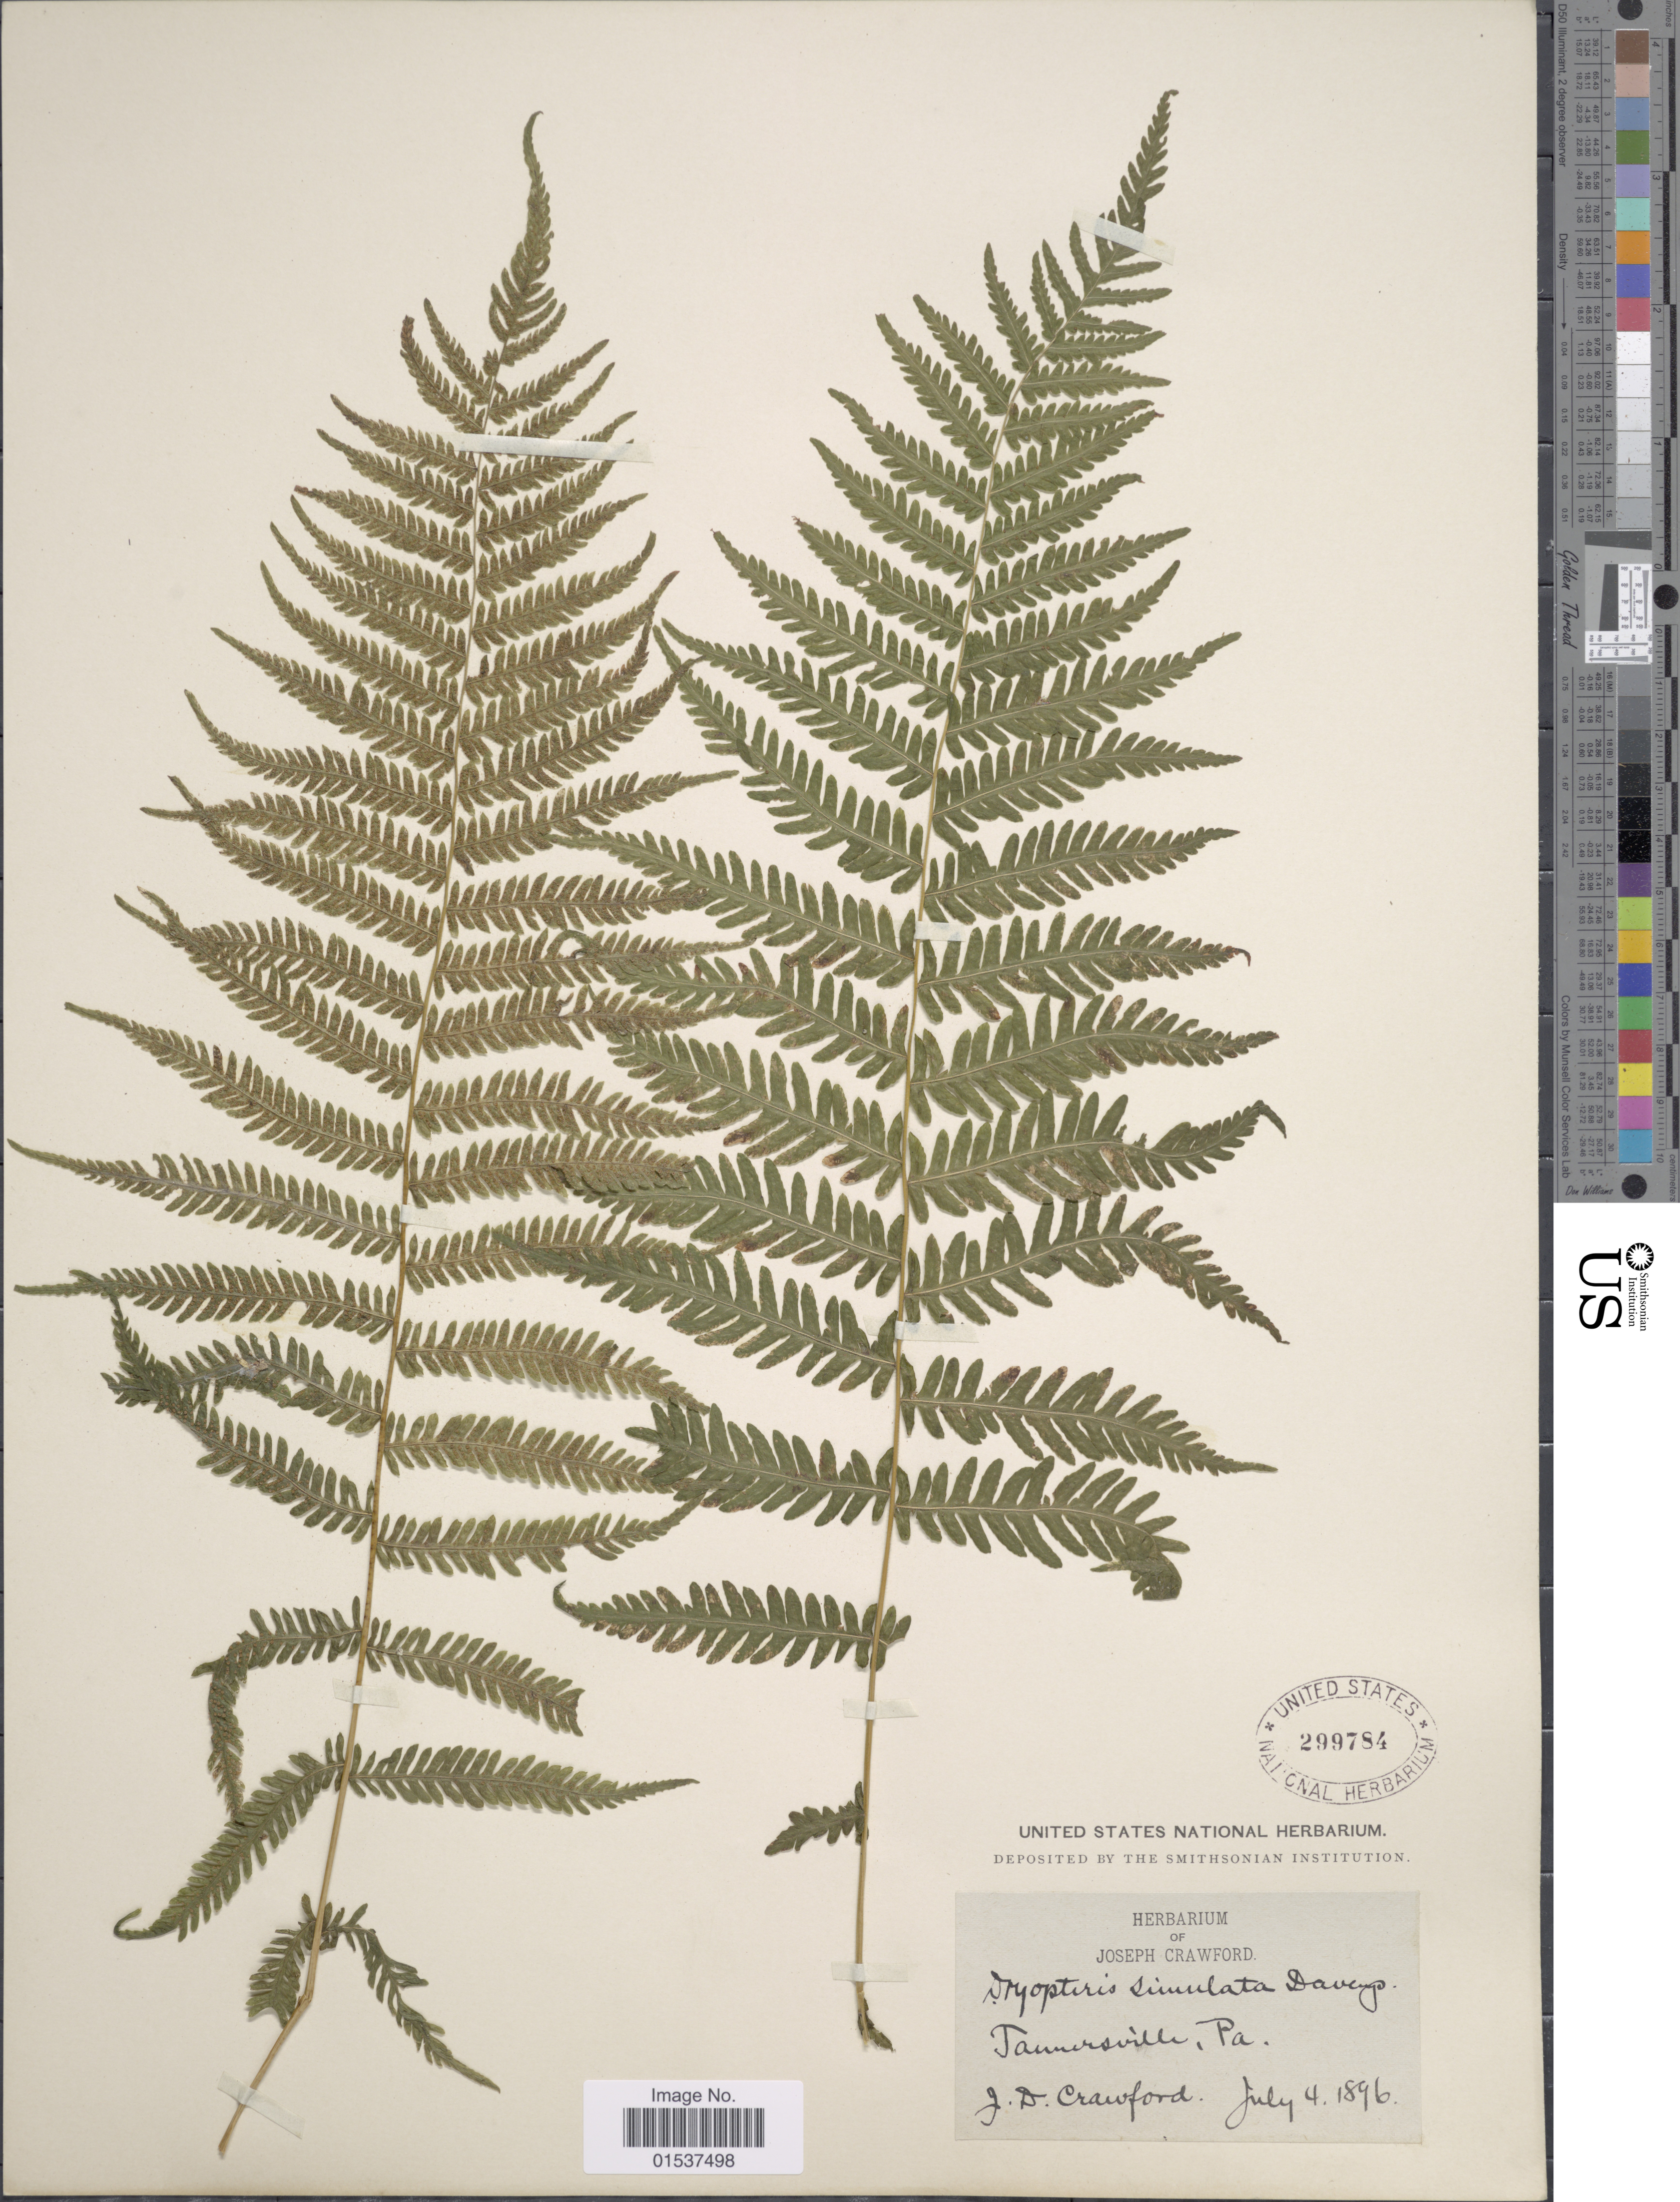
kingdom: Plantae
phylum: Tracheophyta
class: Polypodiopsida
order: Polypodiales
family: Thelypteridaceae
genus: Parathelypteris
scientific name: Parathelypteris noveboracensis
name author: (L.) Ching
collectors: J. Crawford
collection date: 1896-07-04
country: United States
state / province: Pennsylvania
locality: Tannersville, Pa.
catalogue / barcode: US 299784